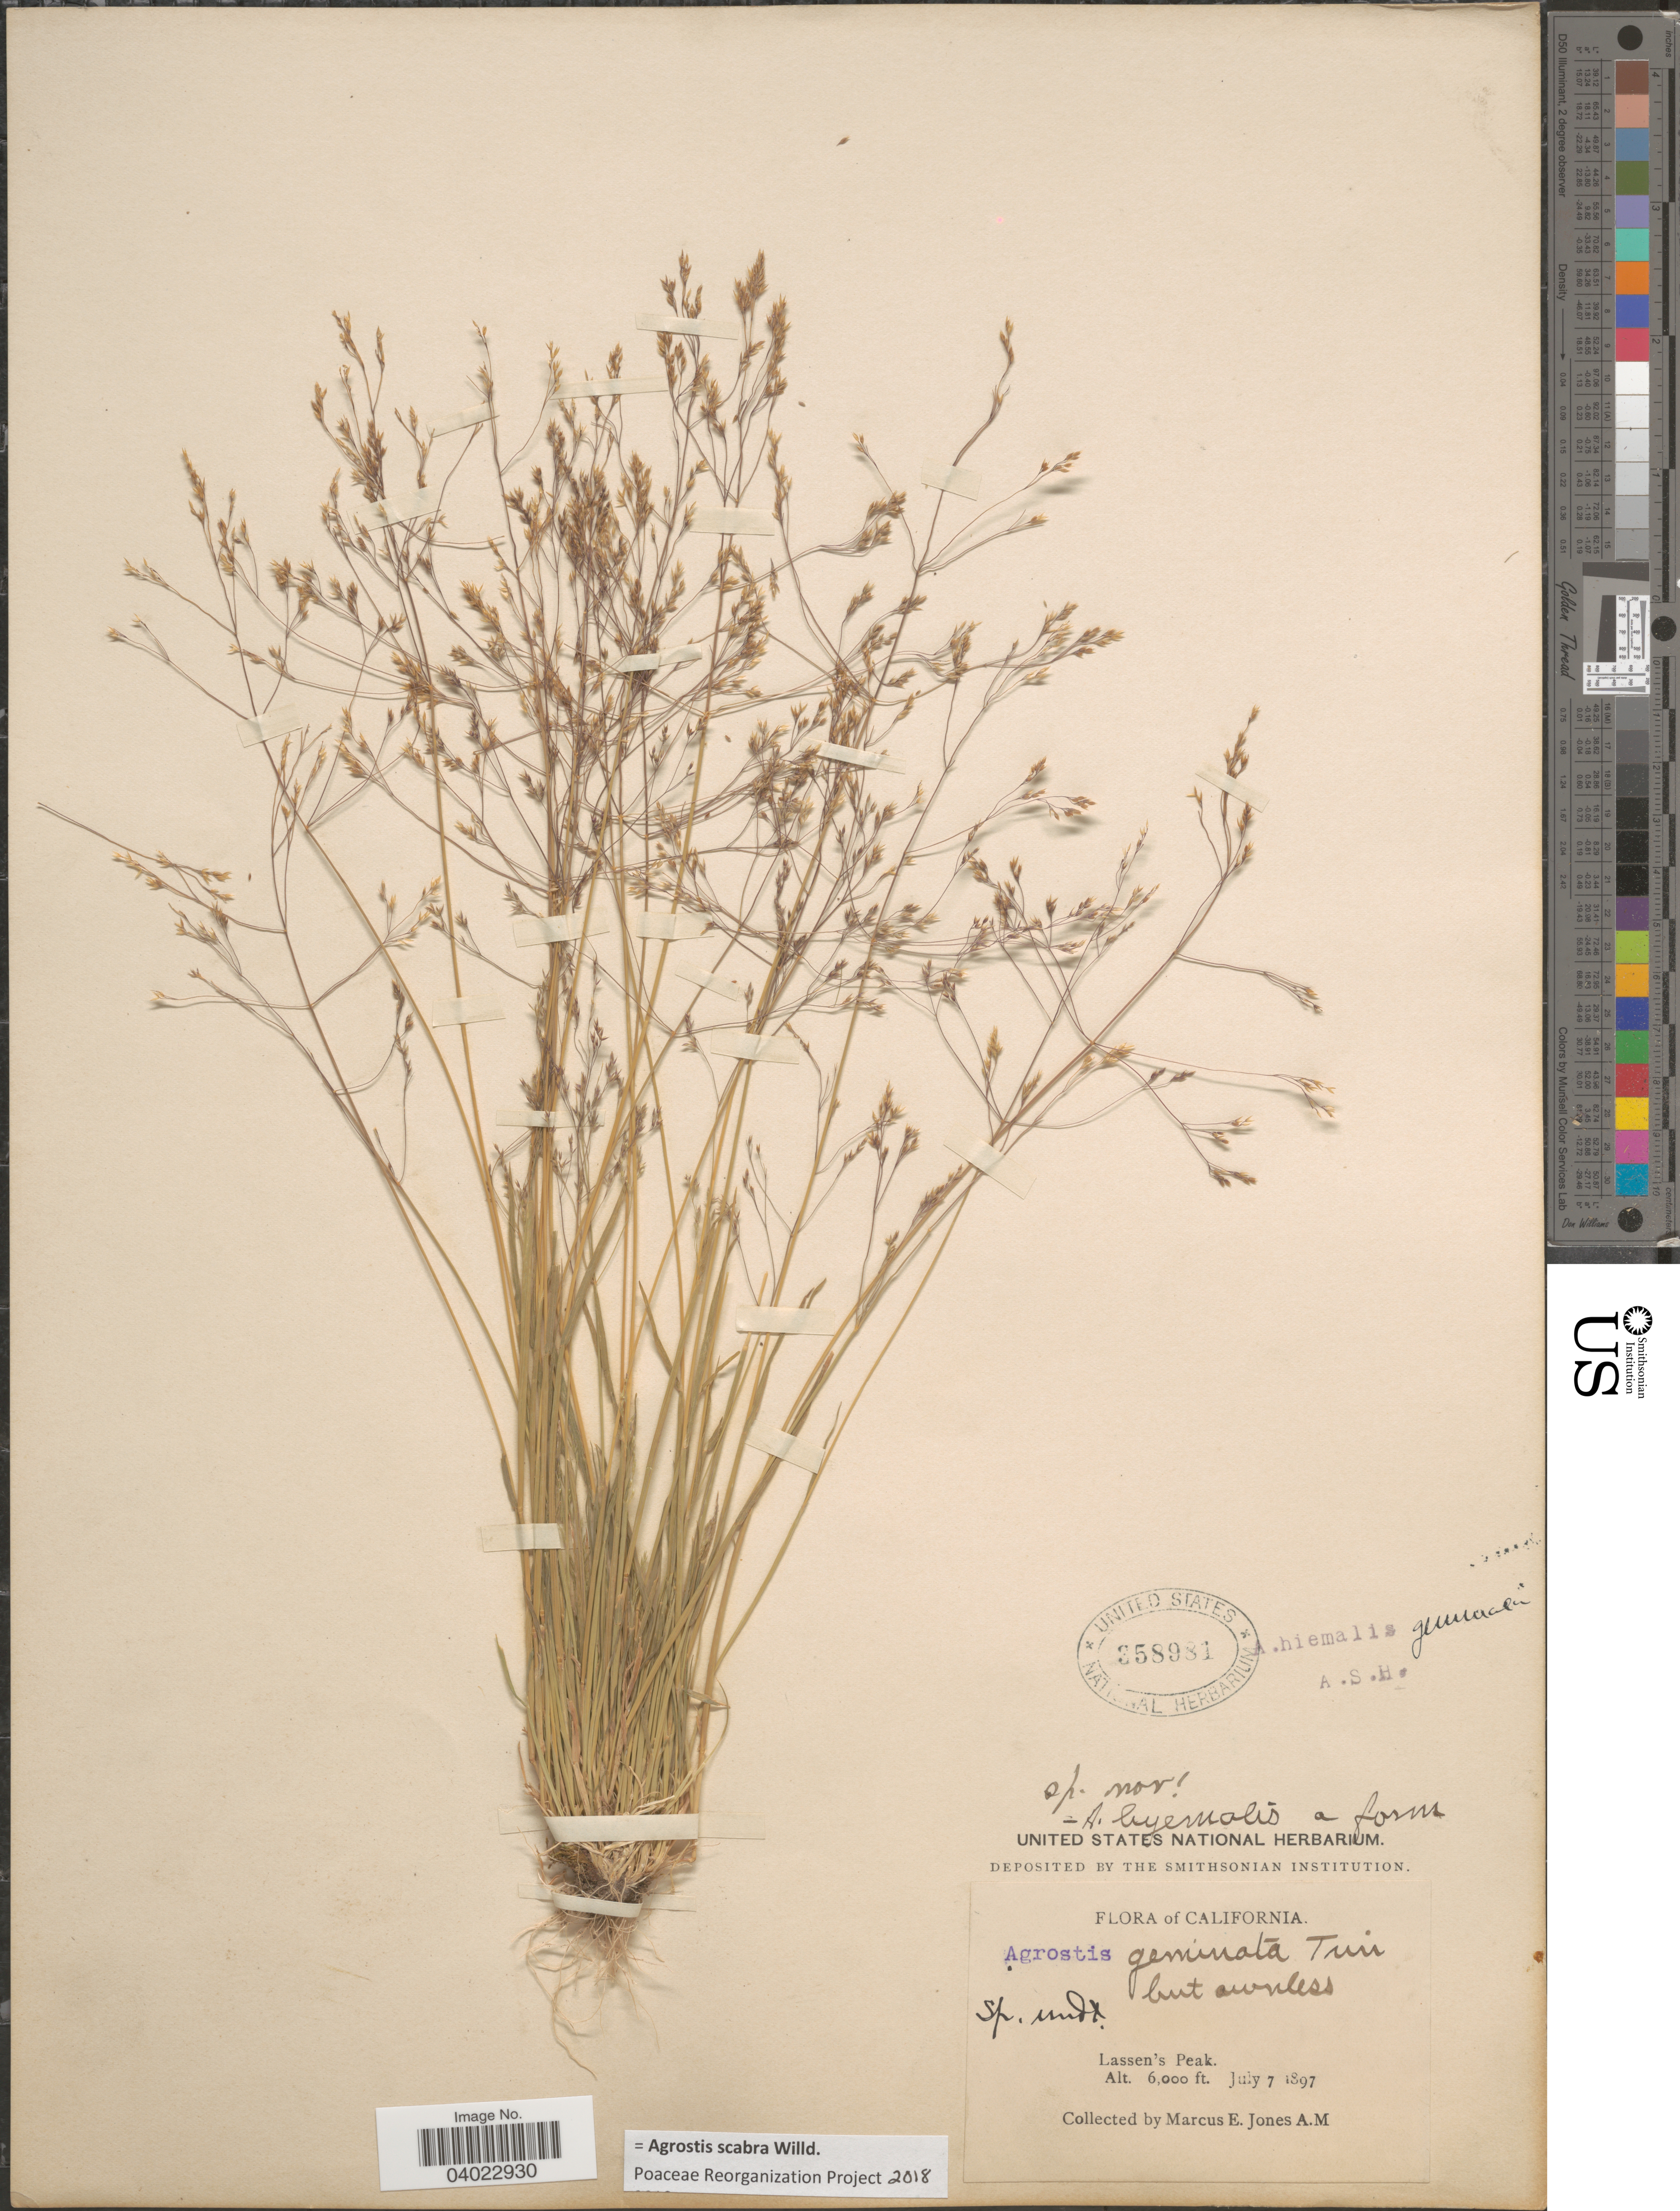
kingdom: Plantae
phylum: Tracheophyta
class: Liliopsida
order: Poales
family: Poaceae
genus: Agrostis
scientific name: Agrostis scabra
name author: Willd.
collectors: M. E. Jones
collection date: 1897-07-07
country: United States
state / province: California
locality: Lassen's Peak.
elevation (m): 1829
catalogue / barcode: US 358981